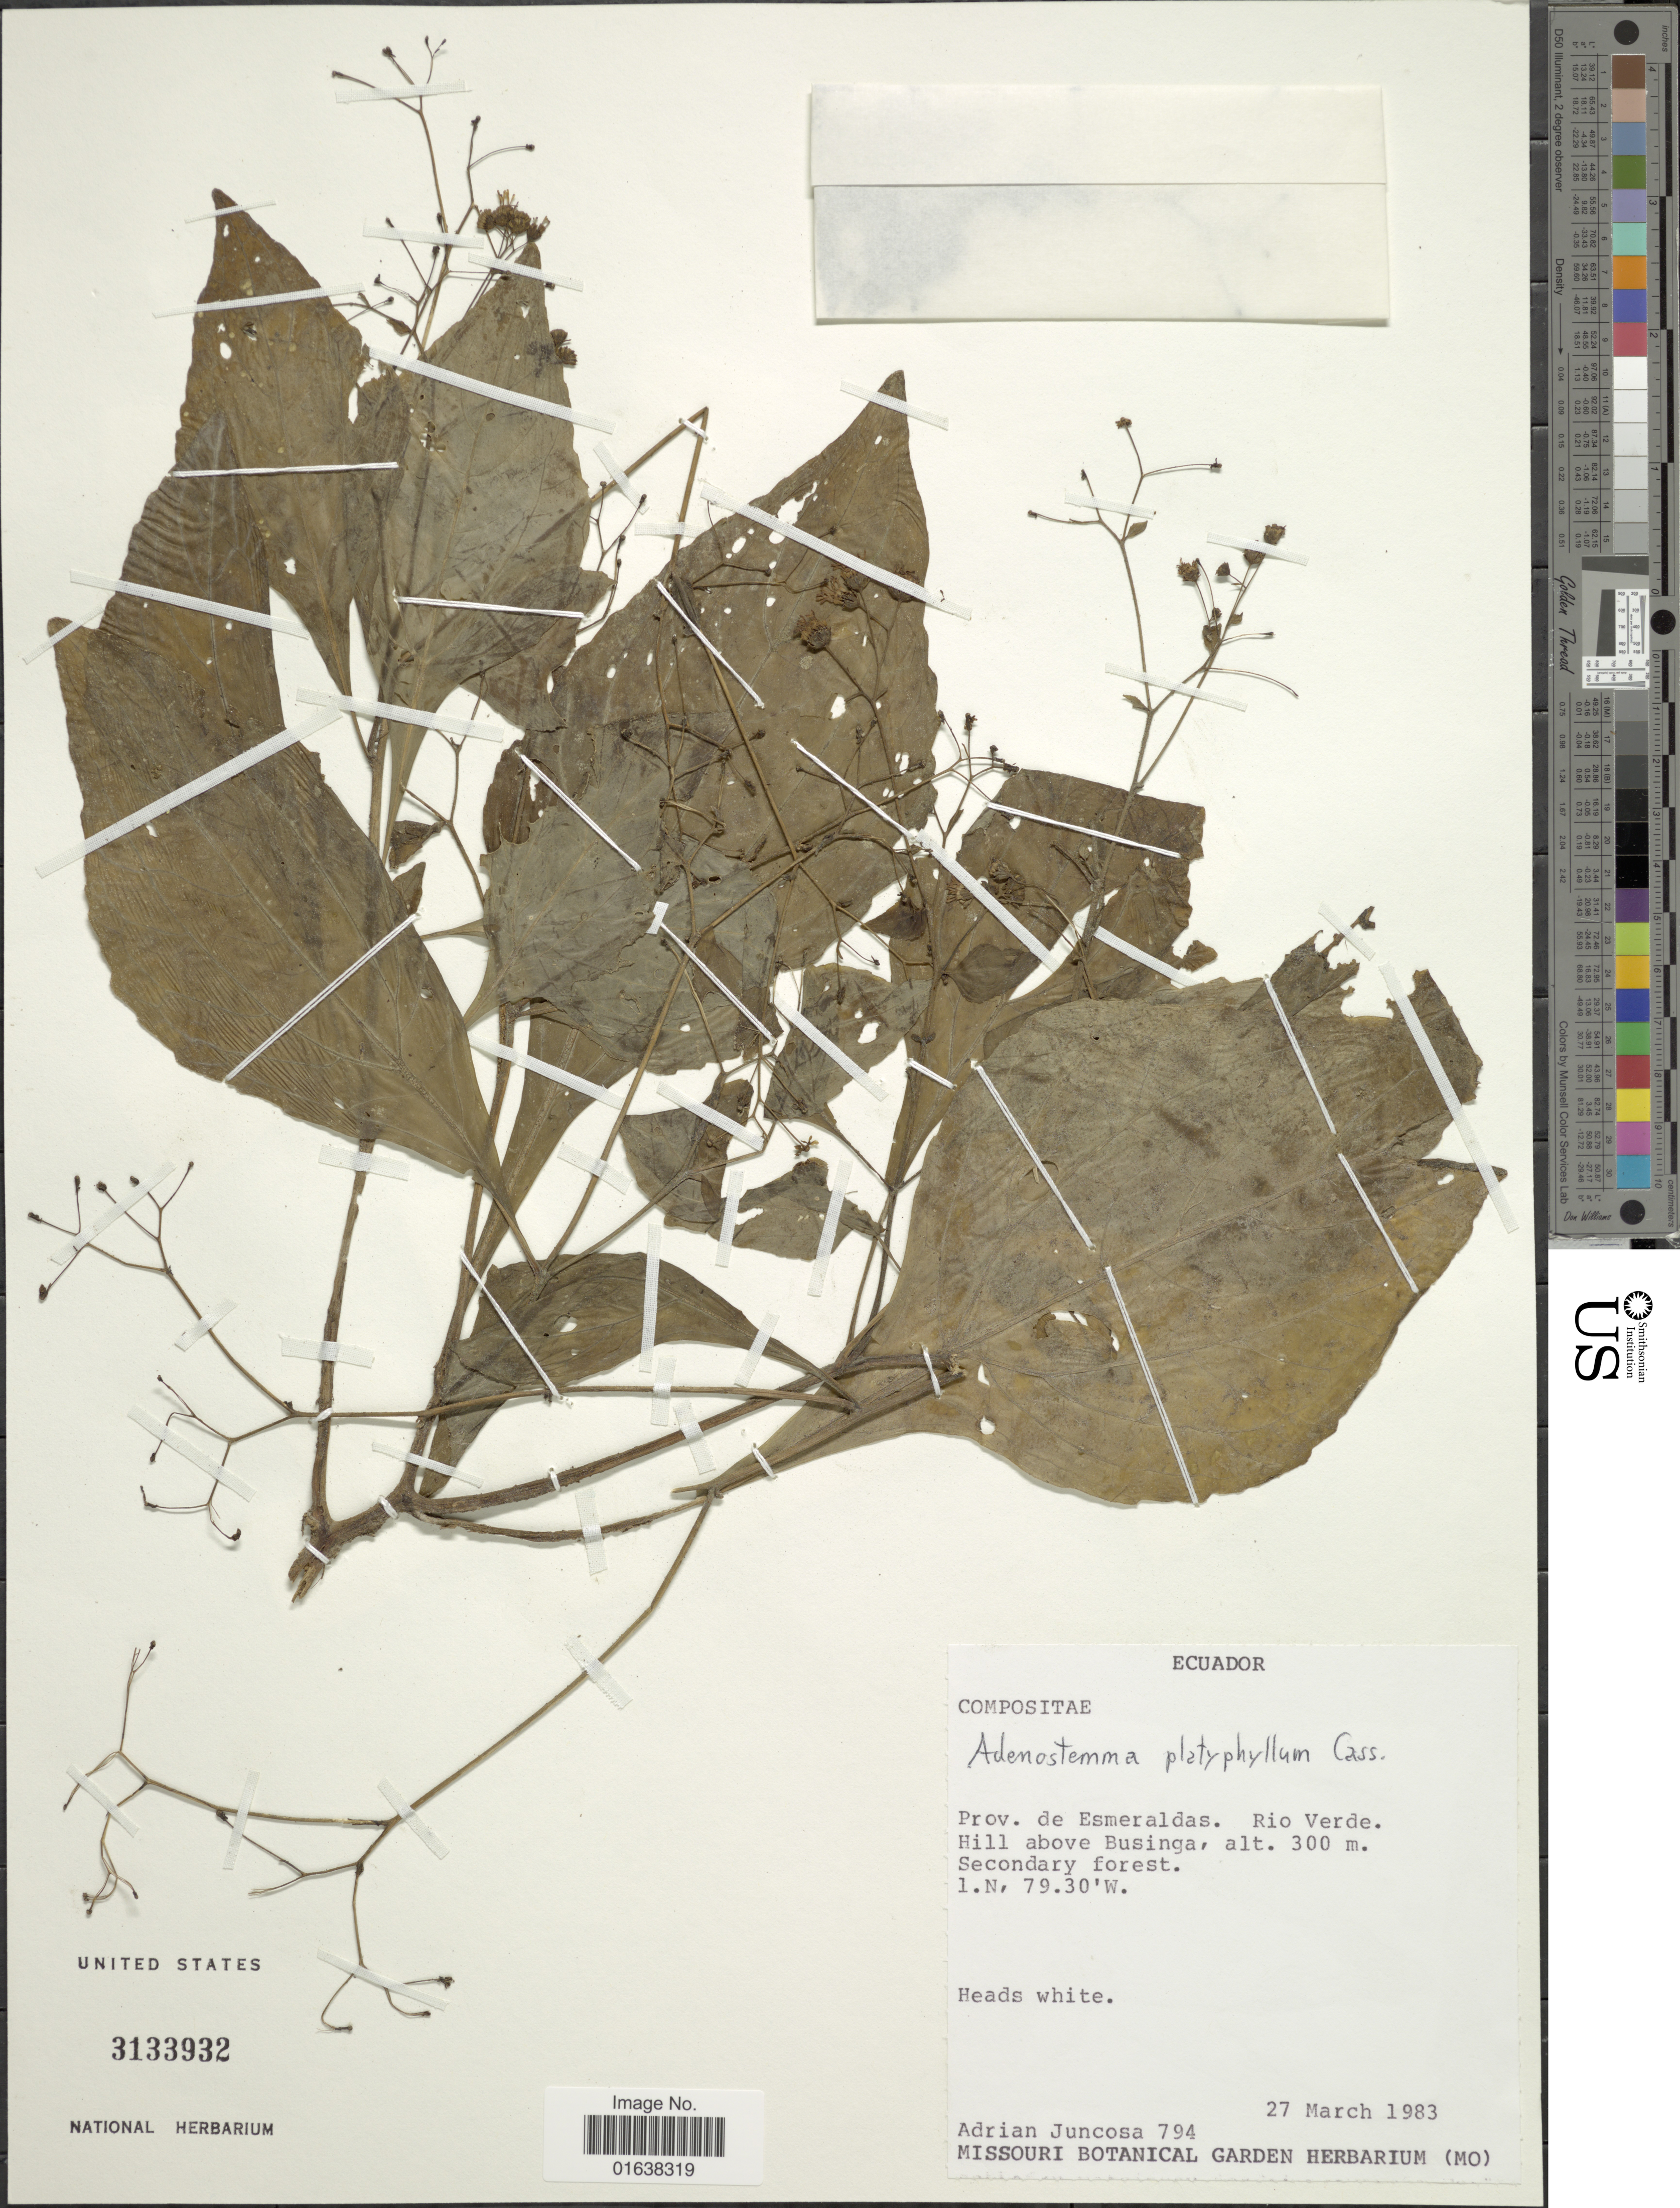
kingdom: Plantae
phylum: Tracheophyta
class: Magnoliopsida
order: Asterales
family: Asteraceae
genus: Adenostemma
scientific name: Adenostemma platyphyllum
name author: Cass.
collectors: A. Juncosa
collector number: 794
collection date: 1983-03-27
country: Ecuador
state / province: Esmeraldas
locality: Ecuador. Prov. de Esmeraldas. Rio Verde. Hill above Businga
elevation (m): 300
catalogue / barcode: US 3133932